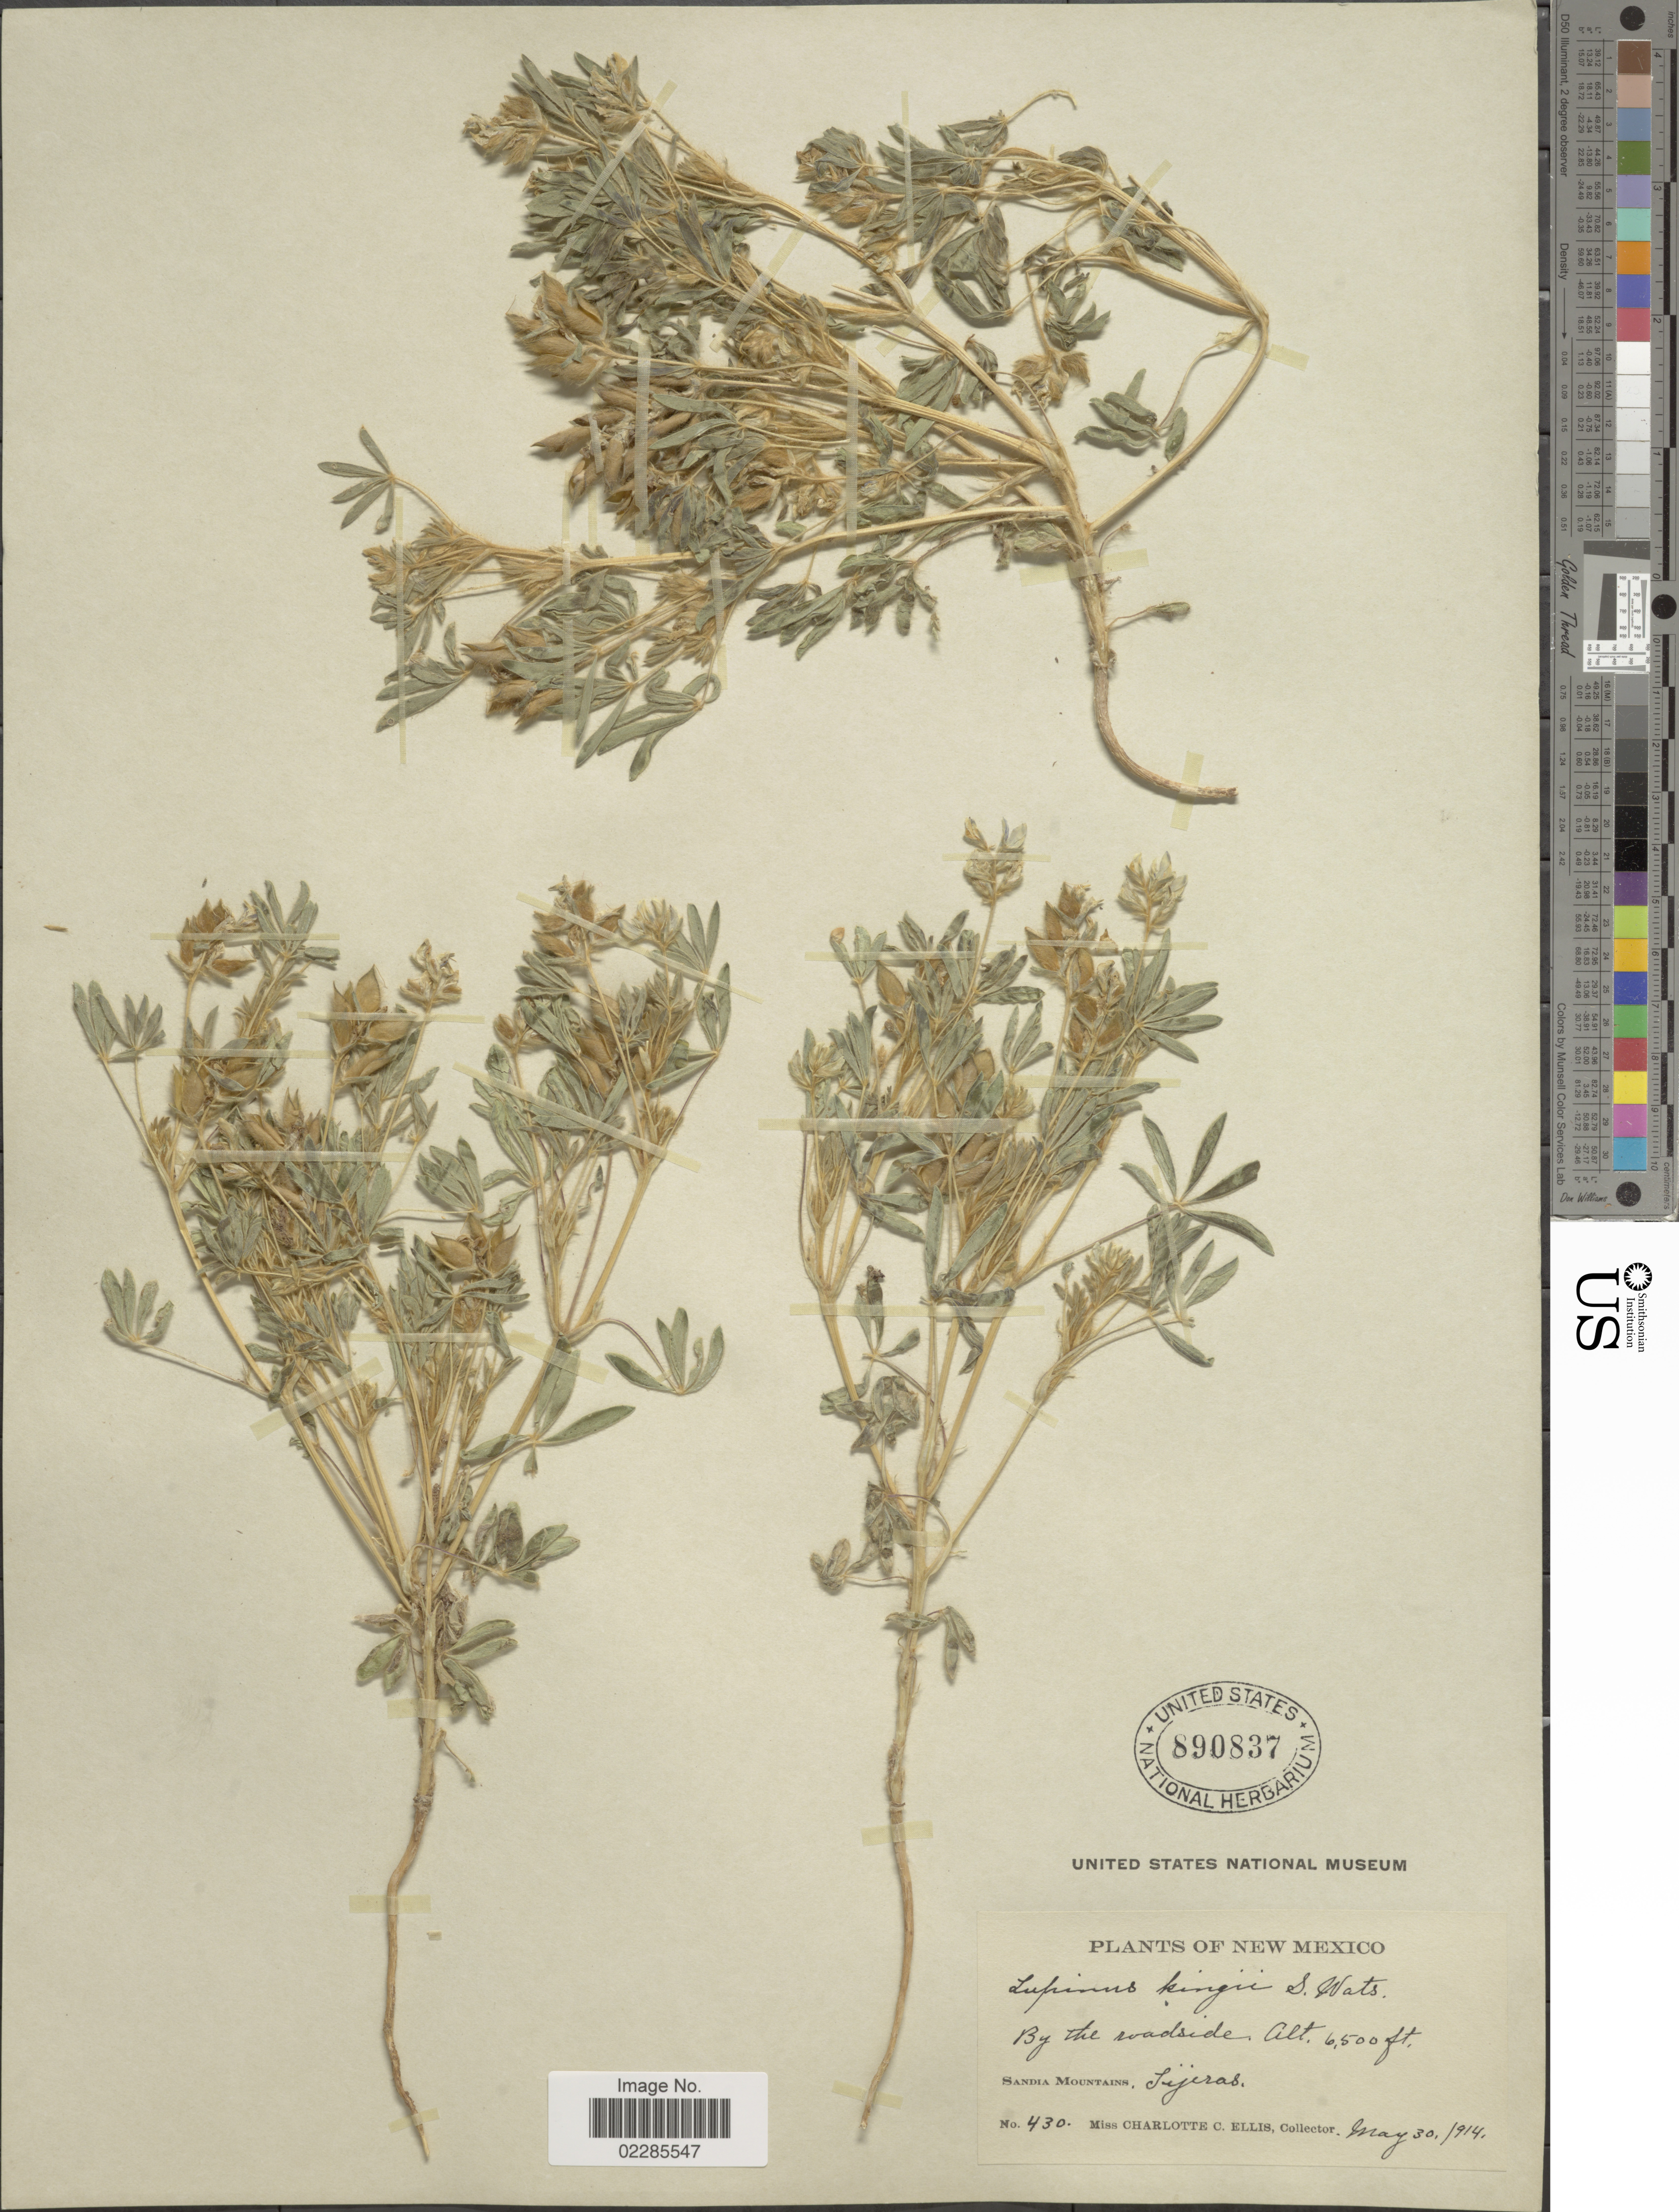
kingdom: Plantae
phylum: Tracheophyta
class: Magnoliopsida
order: Fabales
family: Fabaceae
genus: Lupinus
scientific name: Lupinus kingii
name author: S. Watson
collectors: C. C. Ellis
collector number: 430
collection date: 1914-03-30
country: United States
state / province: New Mexico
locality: By the roadside, Sandia Mountains, Sijeras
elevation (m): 1981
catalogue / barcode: US 890837